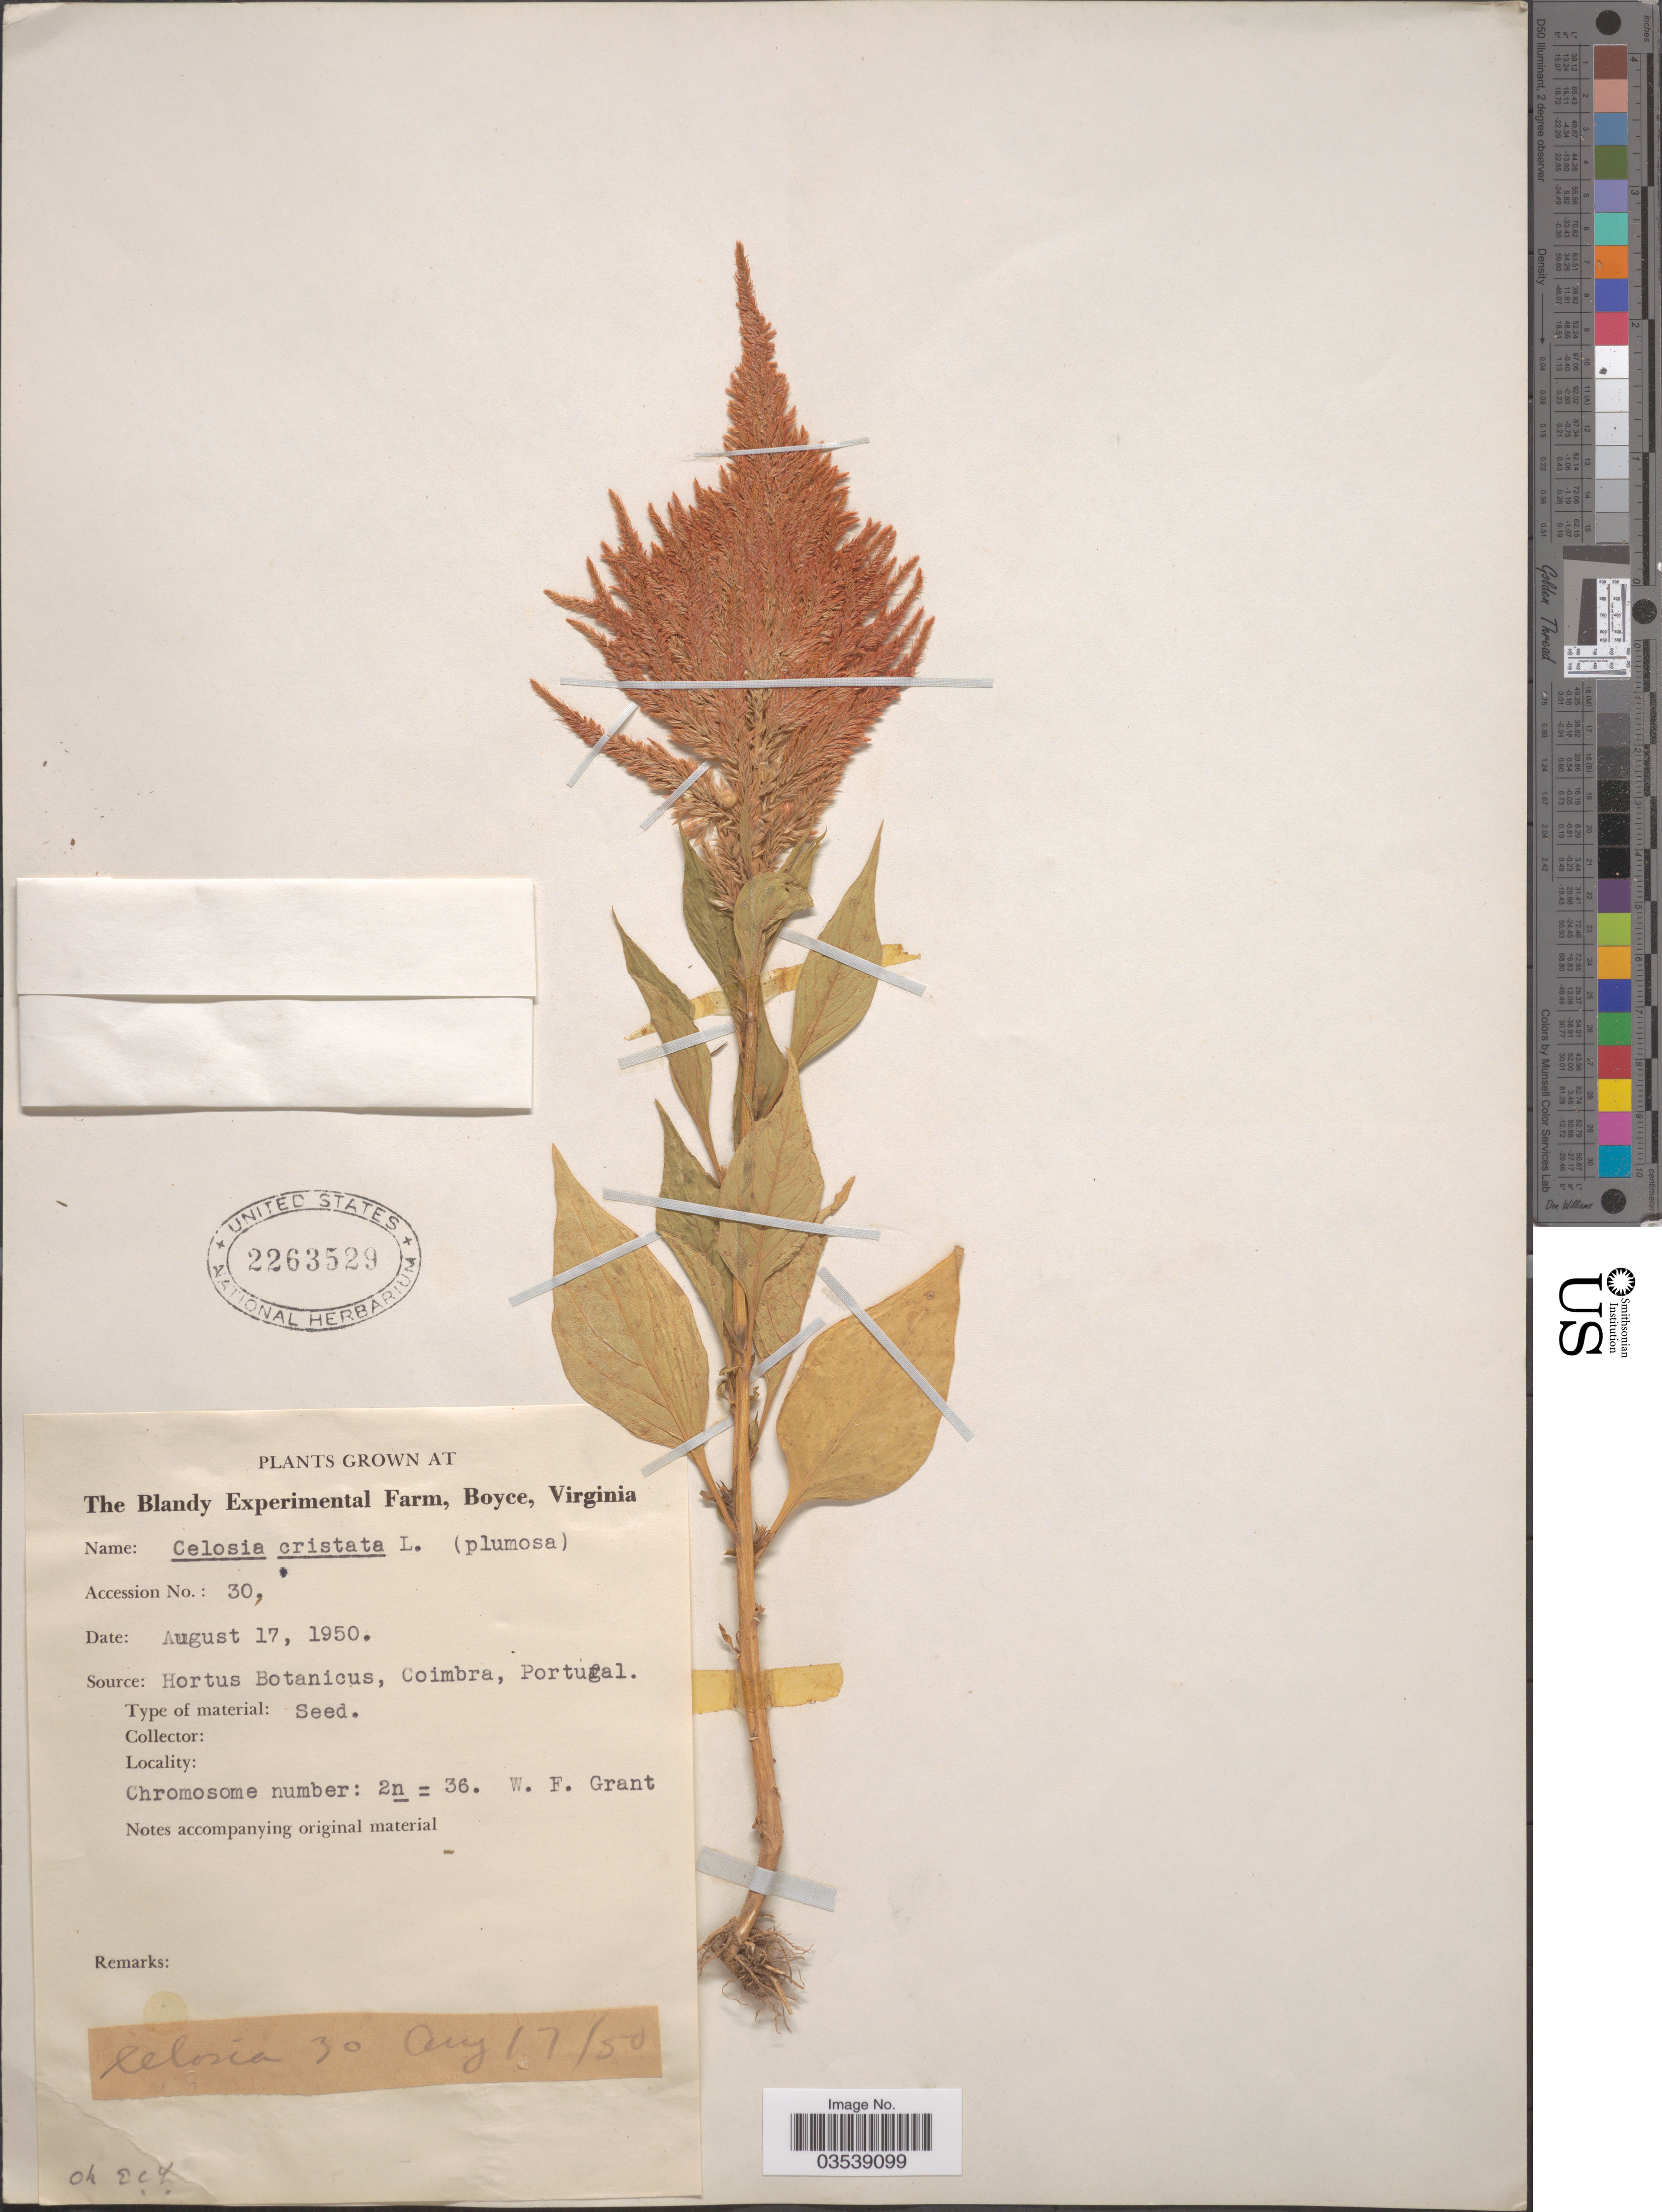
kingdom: Plantae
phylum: Tracheophyta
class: Magnoliopsida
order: Caryophyllales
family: Amaranthaceae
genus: Celosia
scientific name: Celosia cristata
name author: L.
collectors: W. Grant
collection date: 1950-08-17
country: United States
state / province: Virginia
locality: The Blandy Experimental Farm, Boyce.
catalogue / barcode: US 2263529